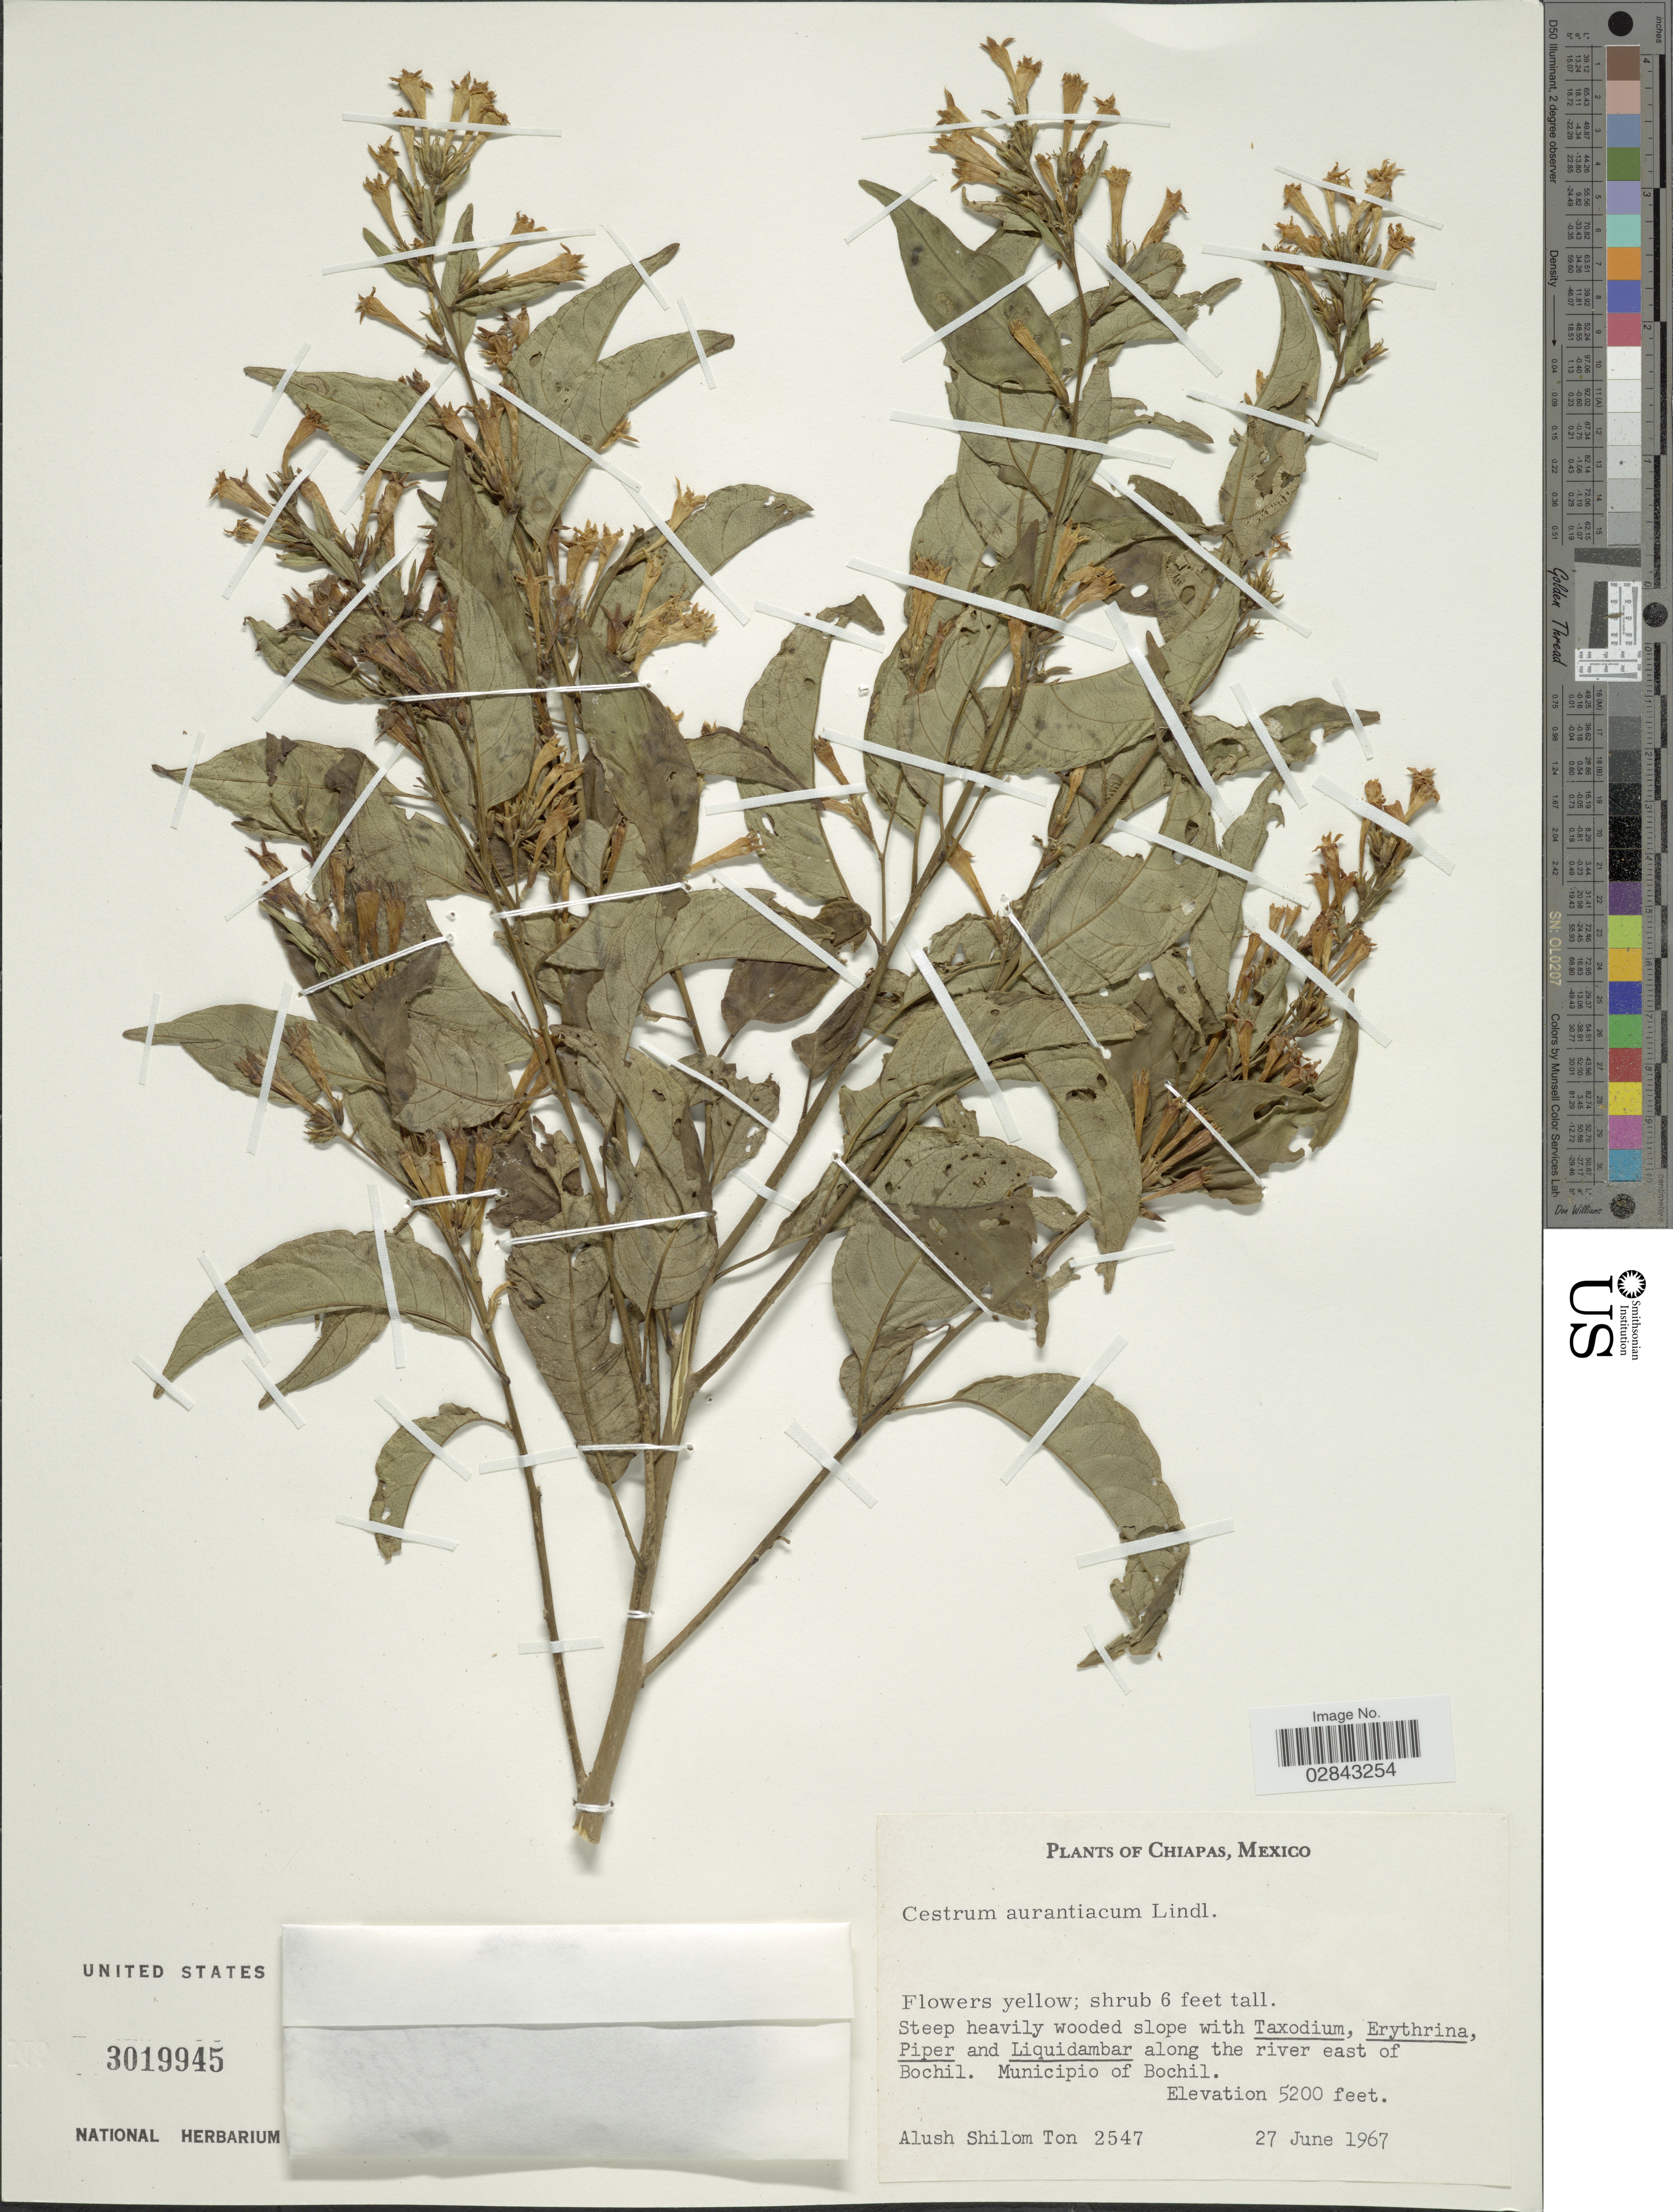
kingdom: Plantae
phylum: Tracheophyta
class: Magnoliopsida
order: Solanales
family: Solanaceae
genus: Cestrum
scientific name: Cestrum aurantiacum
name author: Lindley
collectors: A. M. Ton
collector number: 2547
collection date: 1967-06-27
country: Mexico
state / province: Chiapas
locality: Along the river east of Bochil. Municipio of Bochil.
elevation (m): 1585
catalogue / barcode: US 3019945